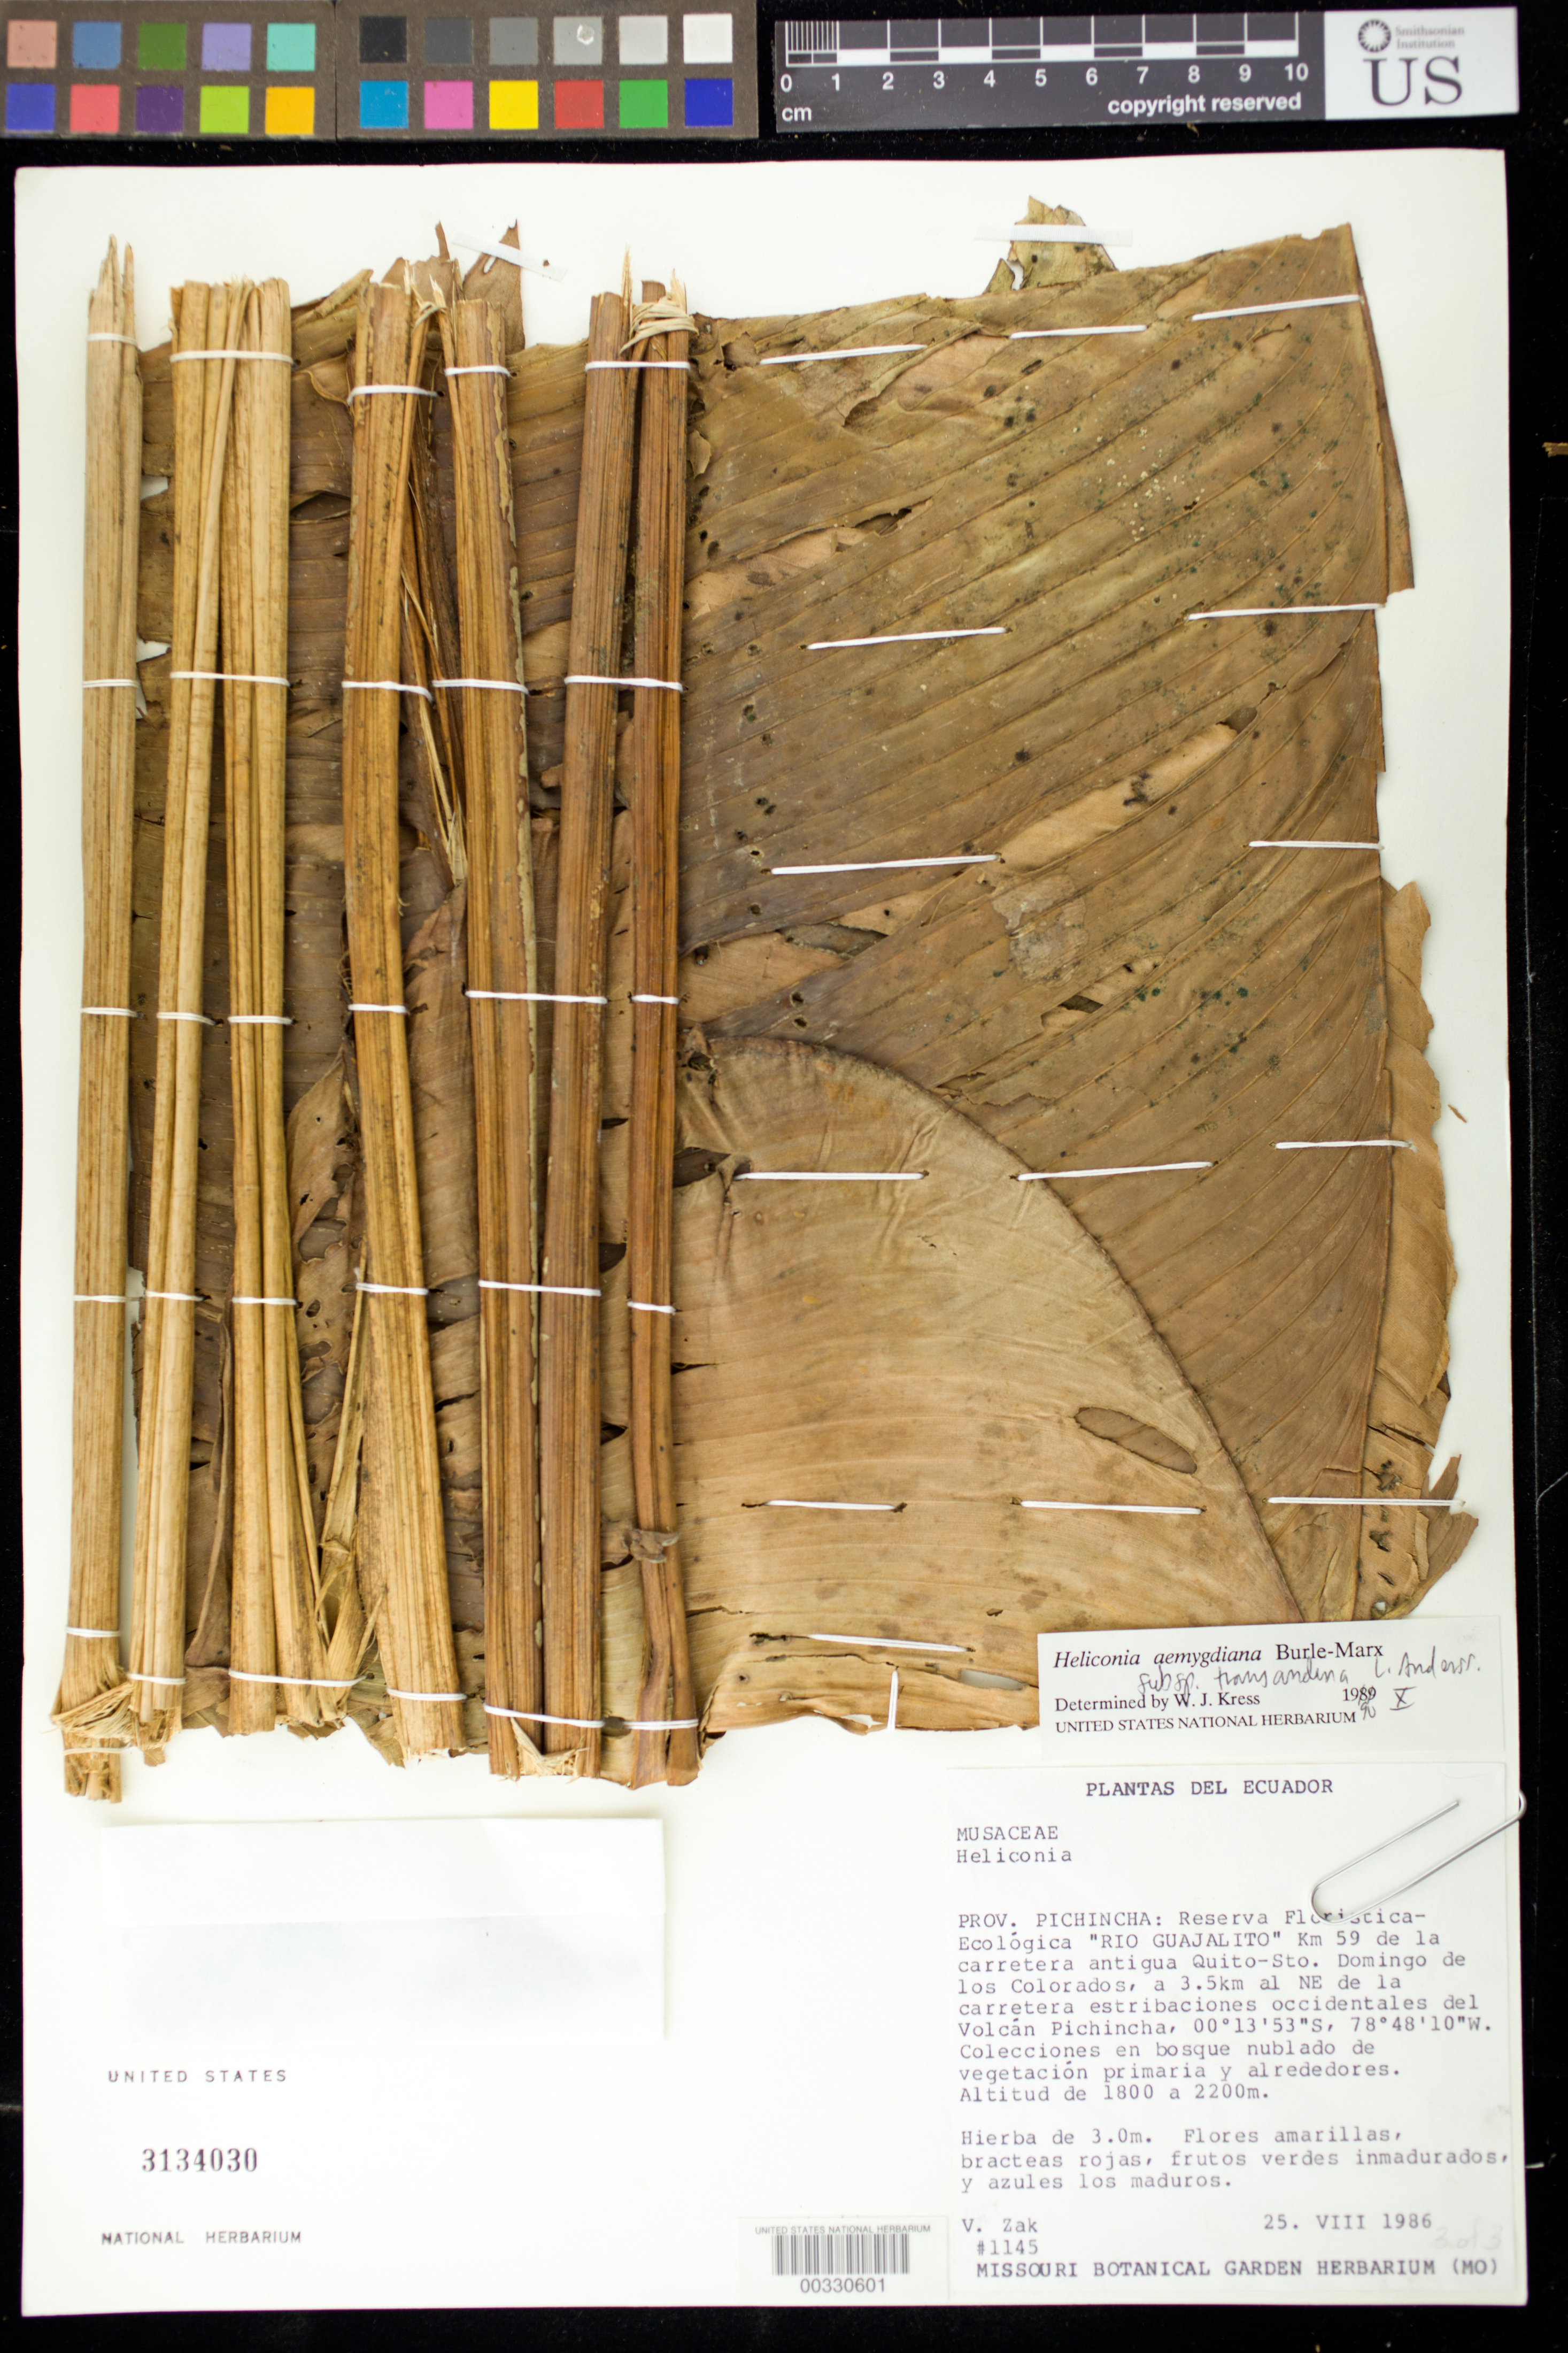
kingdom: Plantae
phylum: Tracheophyta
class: Liliopsida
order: Zingiberales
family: Heliconiaceae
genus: Heliconia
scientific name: Heliconia aemygdiana subsp. transandina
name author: L. Andersson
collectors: V. Zak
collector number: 1145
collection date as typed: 25 Aug 1986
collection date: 1986-08-25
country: Ecuador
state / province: Pichincha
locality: Reserva floristica-ecologica "Rio guajalito" km 59 of old quito-sto. domingo de los Colorados highway, ...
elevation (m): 1800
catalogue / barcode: US 3134030